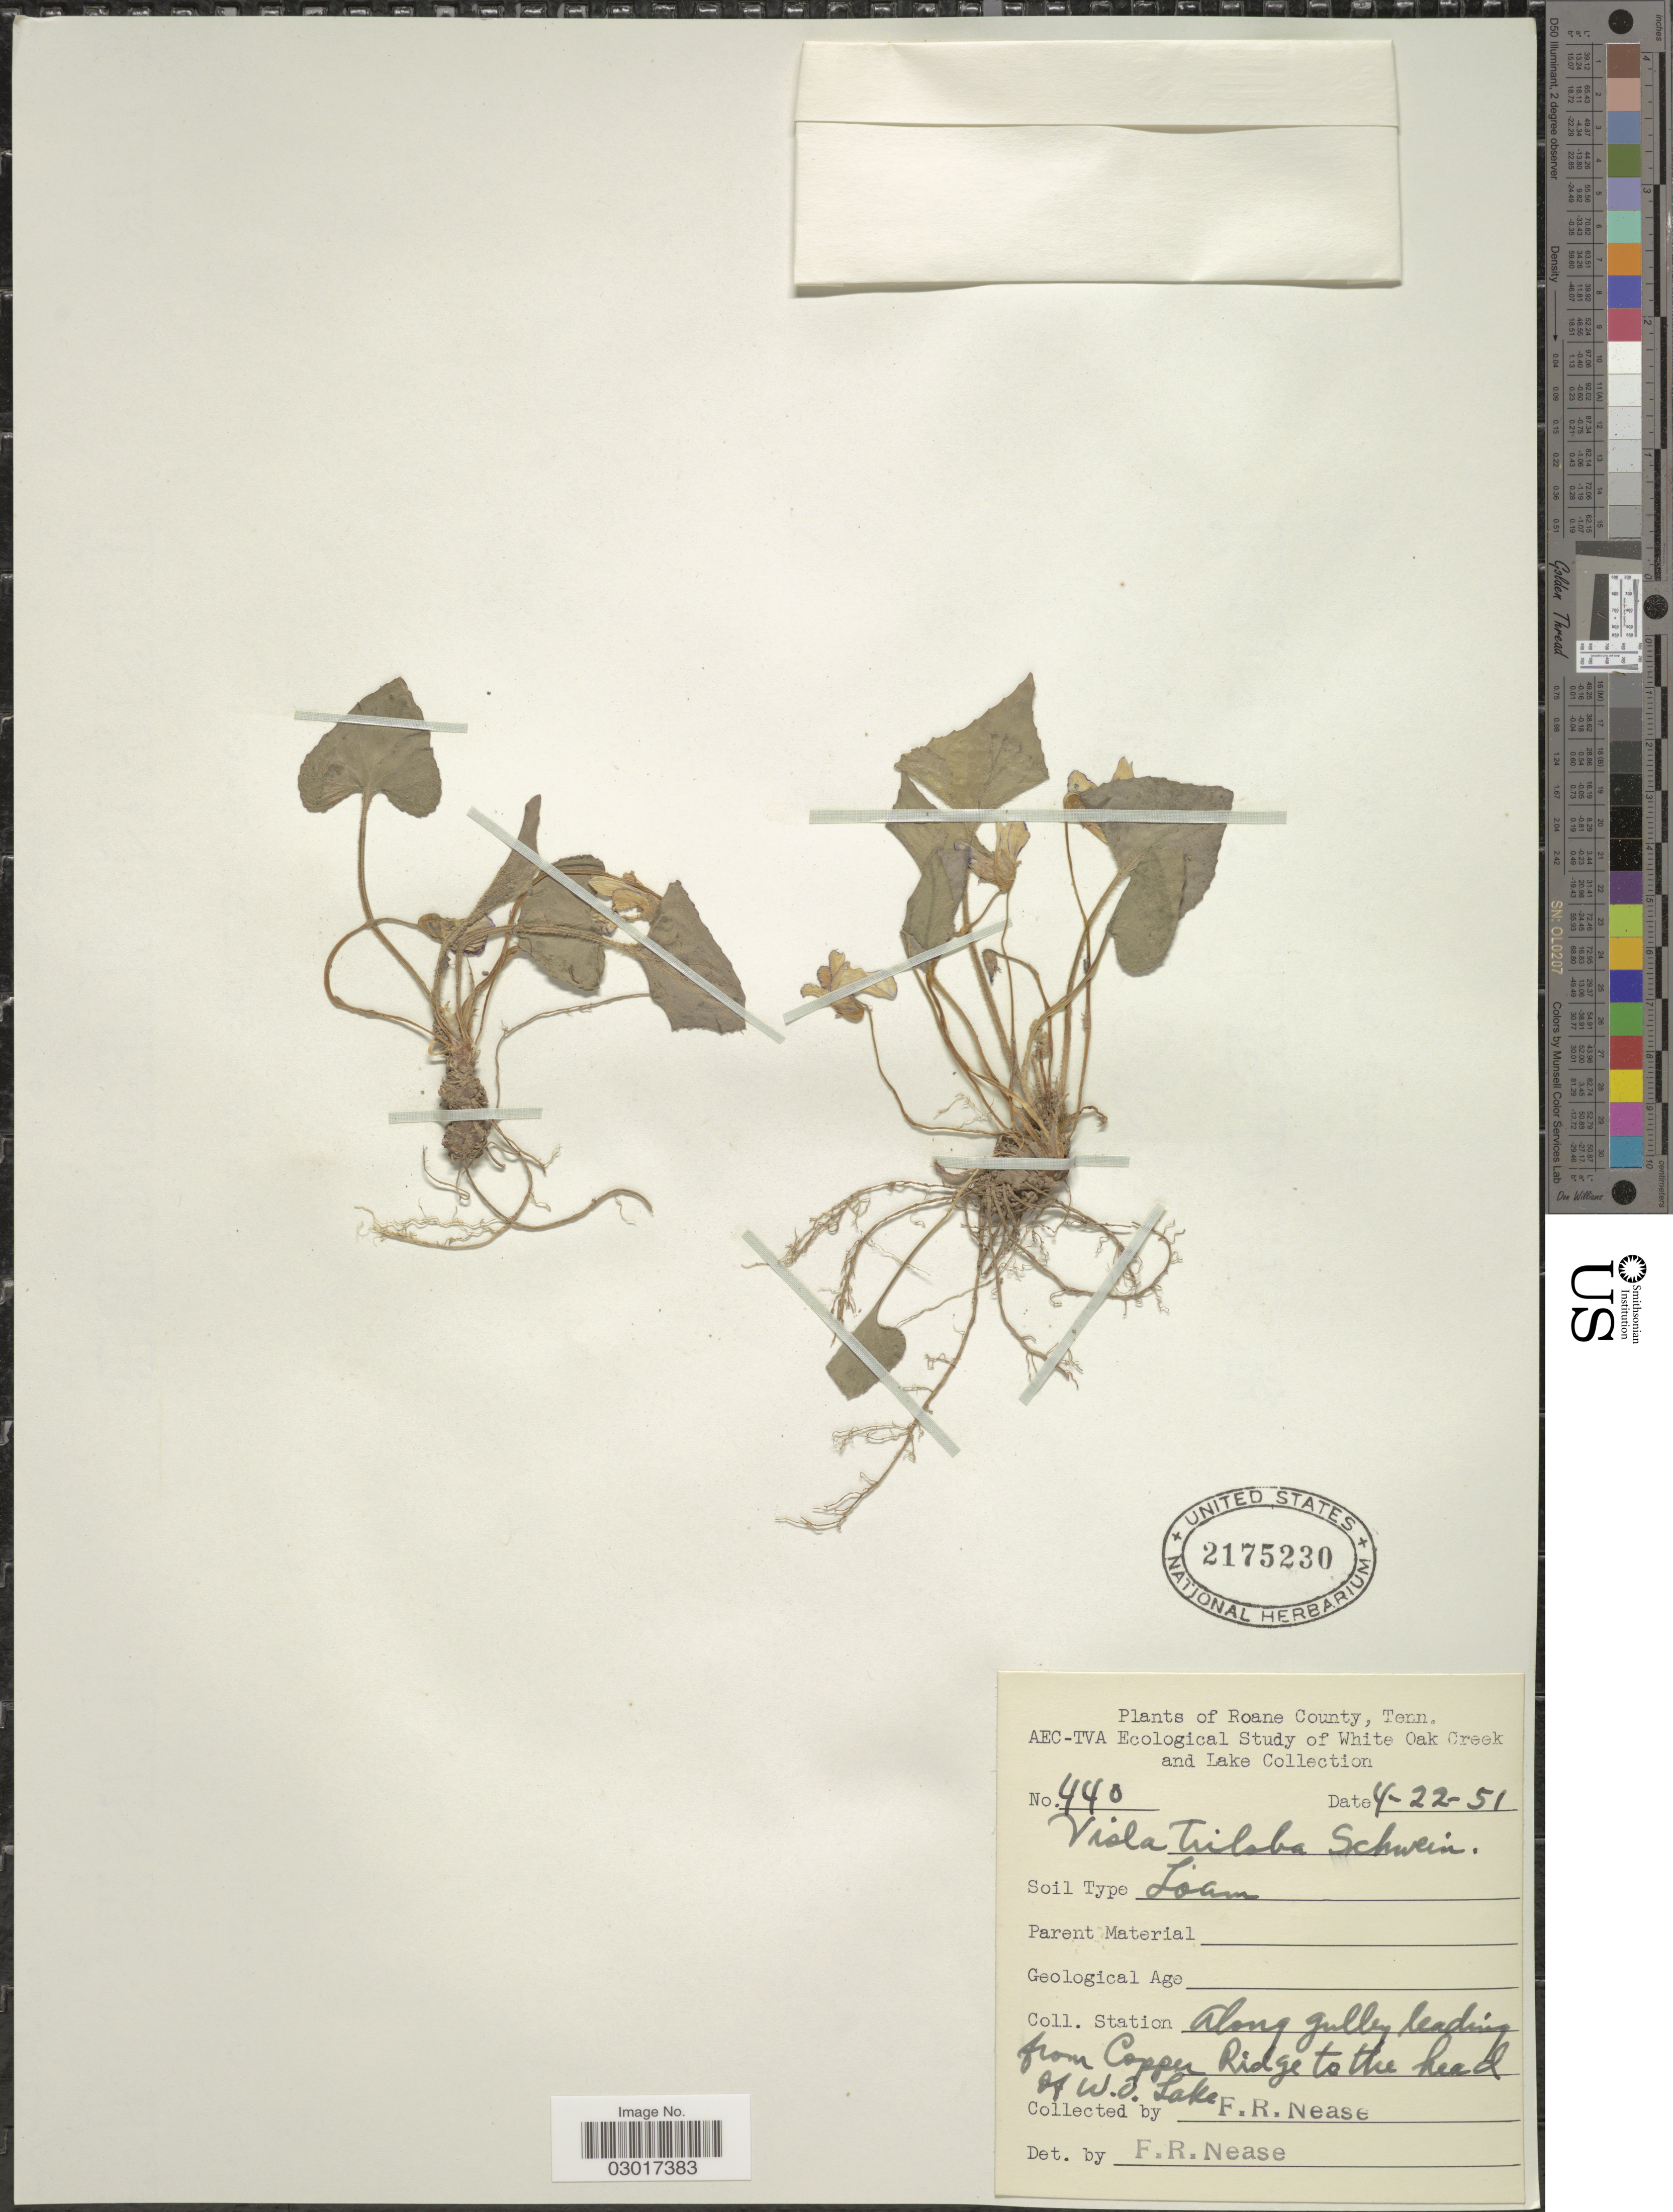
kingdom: Plantae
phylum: Tracheophyta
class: Magnoliopsida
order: Malpighiales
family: Violaceae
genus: Viola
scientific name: Viola triloba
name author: Schwein.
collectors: F. Nease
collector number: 440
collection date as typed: Transcribed d/m/y: 22/4/51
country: United States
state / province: Tennessee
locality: Roane County. Along gully leading from Copper Ridge to the head of W.O. Lake.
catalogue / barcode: US 2175230